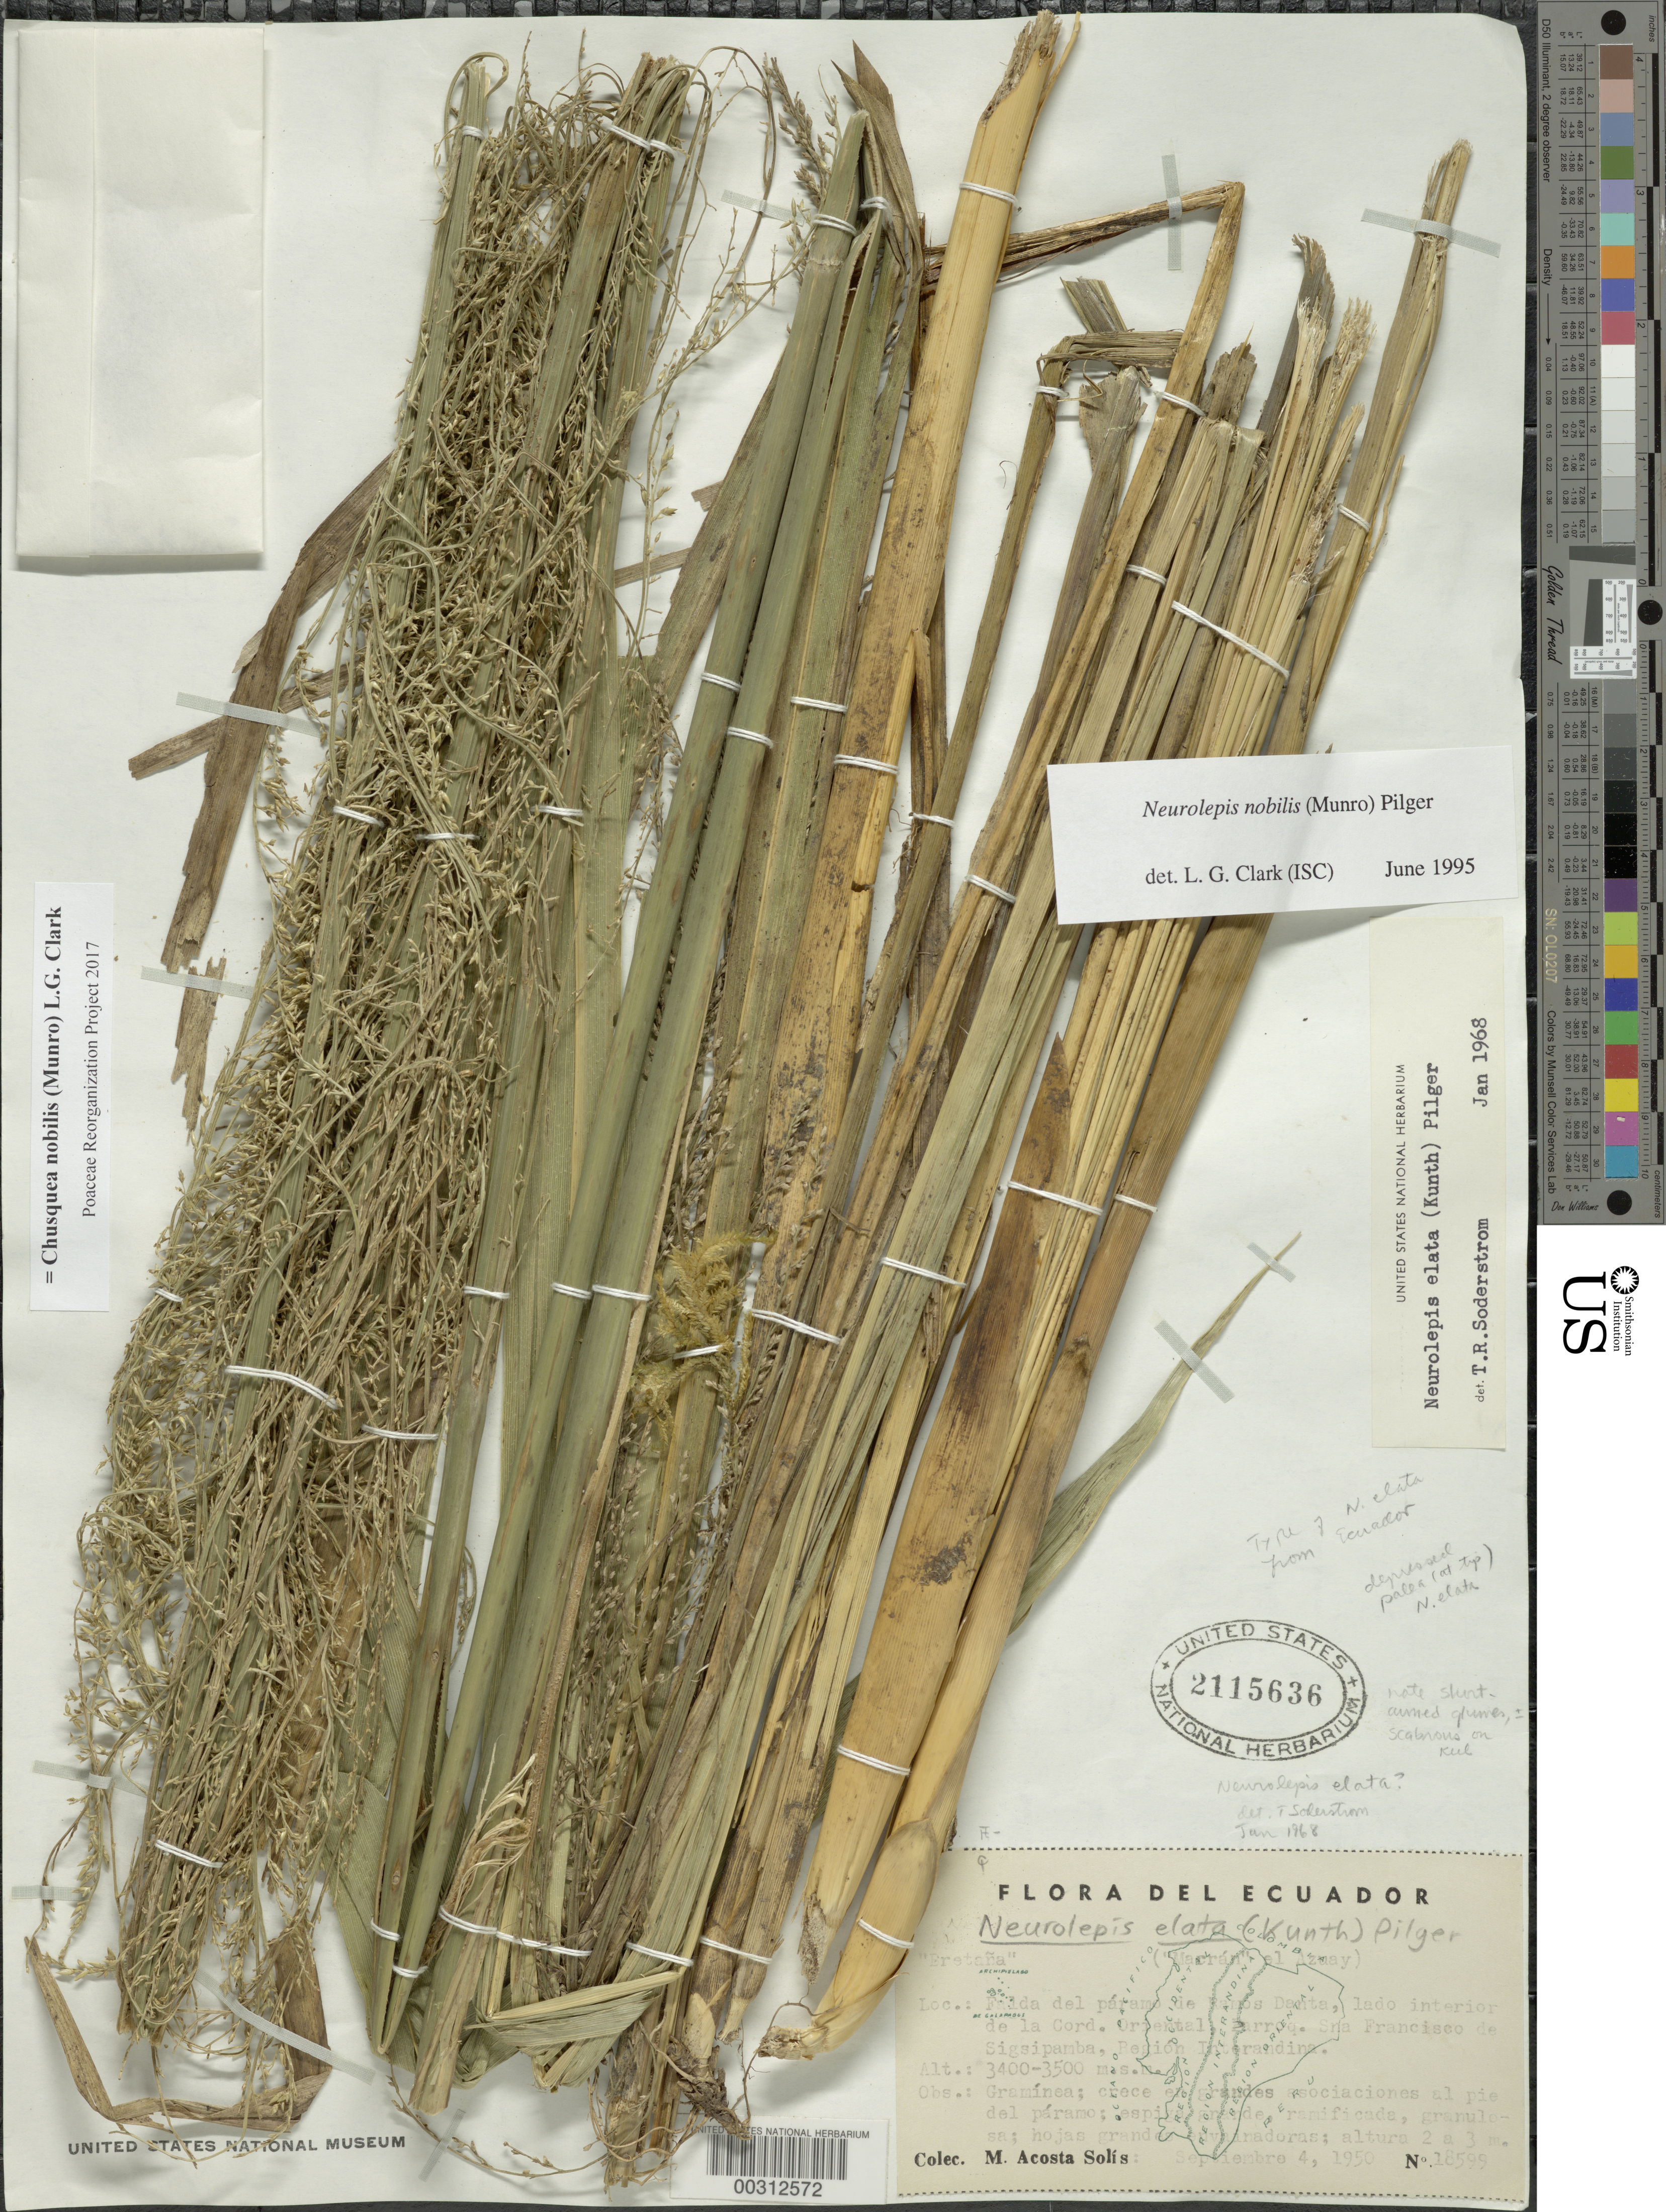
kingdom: Plantae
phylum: Tracheophyta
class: Liliopsida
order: Poales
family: Poaceae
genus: Chusquea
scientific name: Chusquea nobilis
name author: (Munro) L.G. Clark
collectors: M. Acosta Solis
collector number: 18599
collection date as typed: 04 Sep 1950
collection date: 1950-09-04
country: Ecuador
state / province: Azuay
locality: Ramos Danta, San Francisco de Sigsipamba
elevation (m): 3400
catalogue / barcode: US 2115636